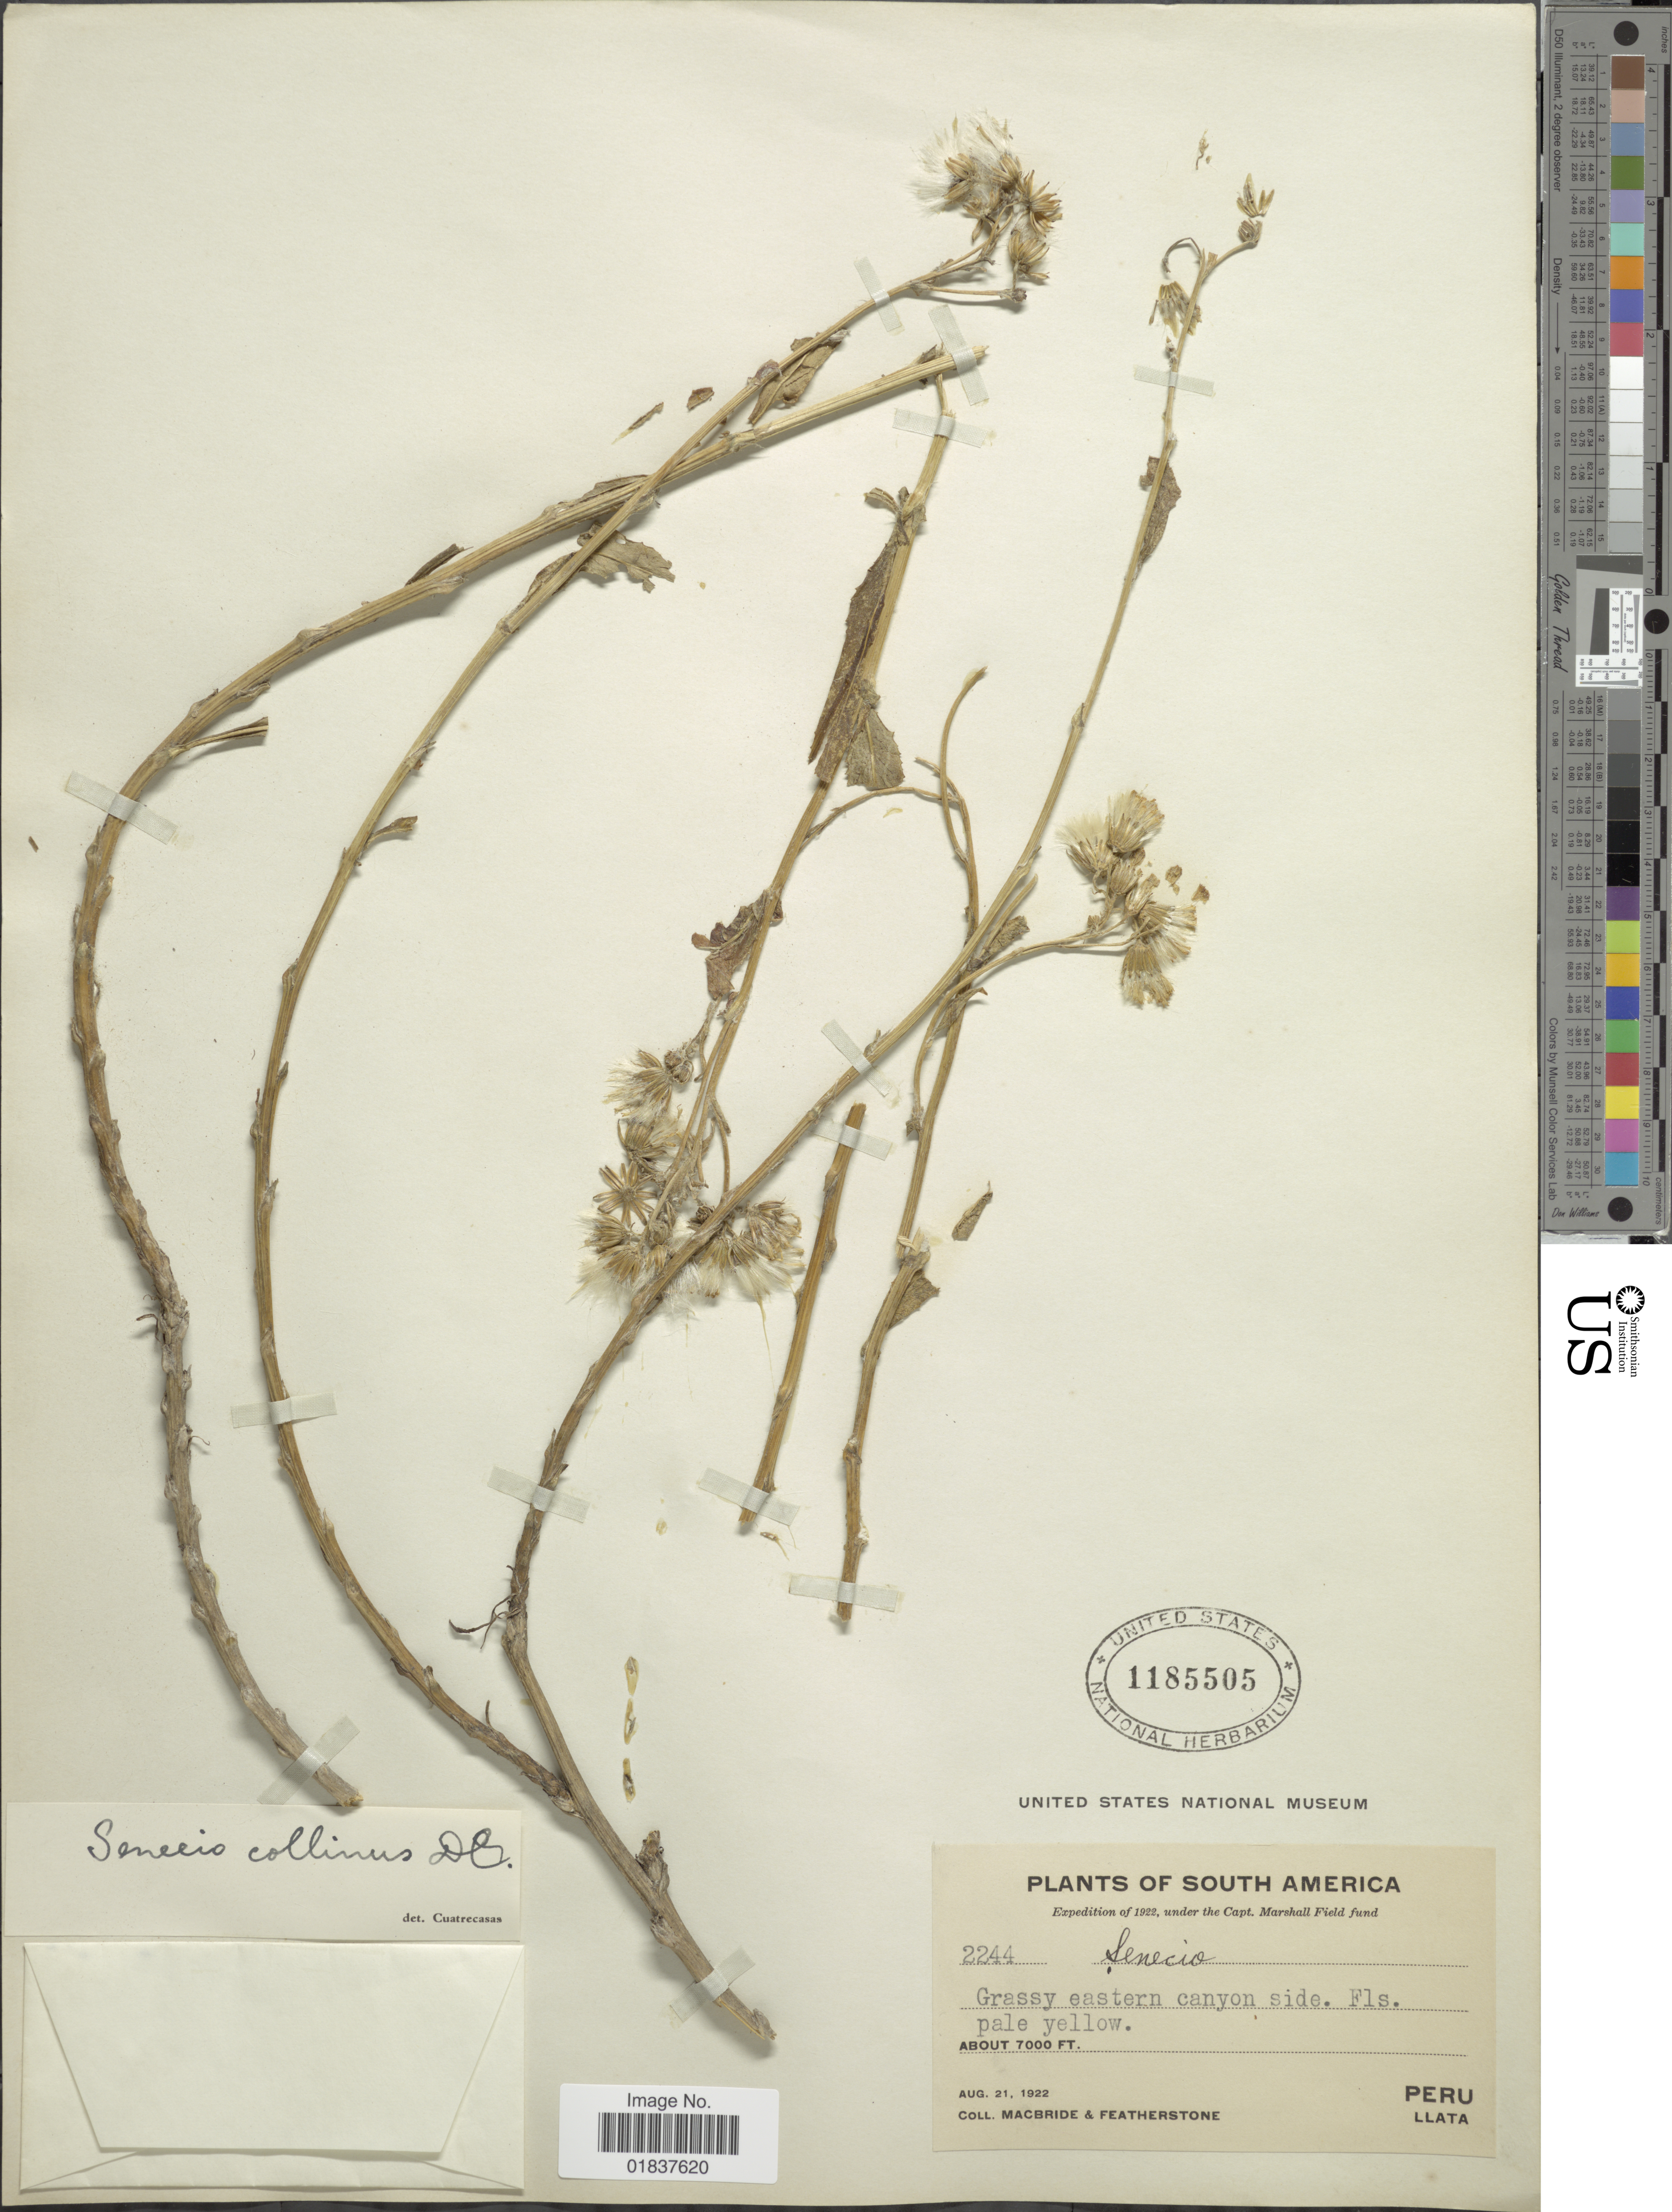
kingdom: Plantae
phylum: Tracheophyta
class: Magnoliopsida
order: Asterales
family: Asteraceae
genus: Senecio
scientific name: Senecio collinus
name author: DC.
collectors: Macbride, -- & -. Featherstone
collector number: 2244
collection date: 1922-08-21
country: Peru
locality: South America, Llata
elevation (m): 2134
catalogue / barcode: US 1185505